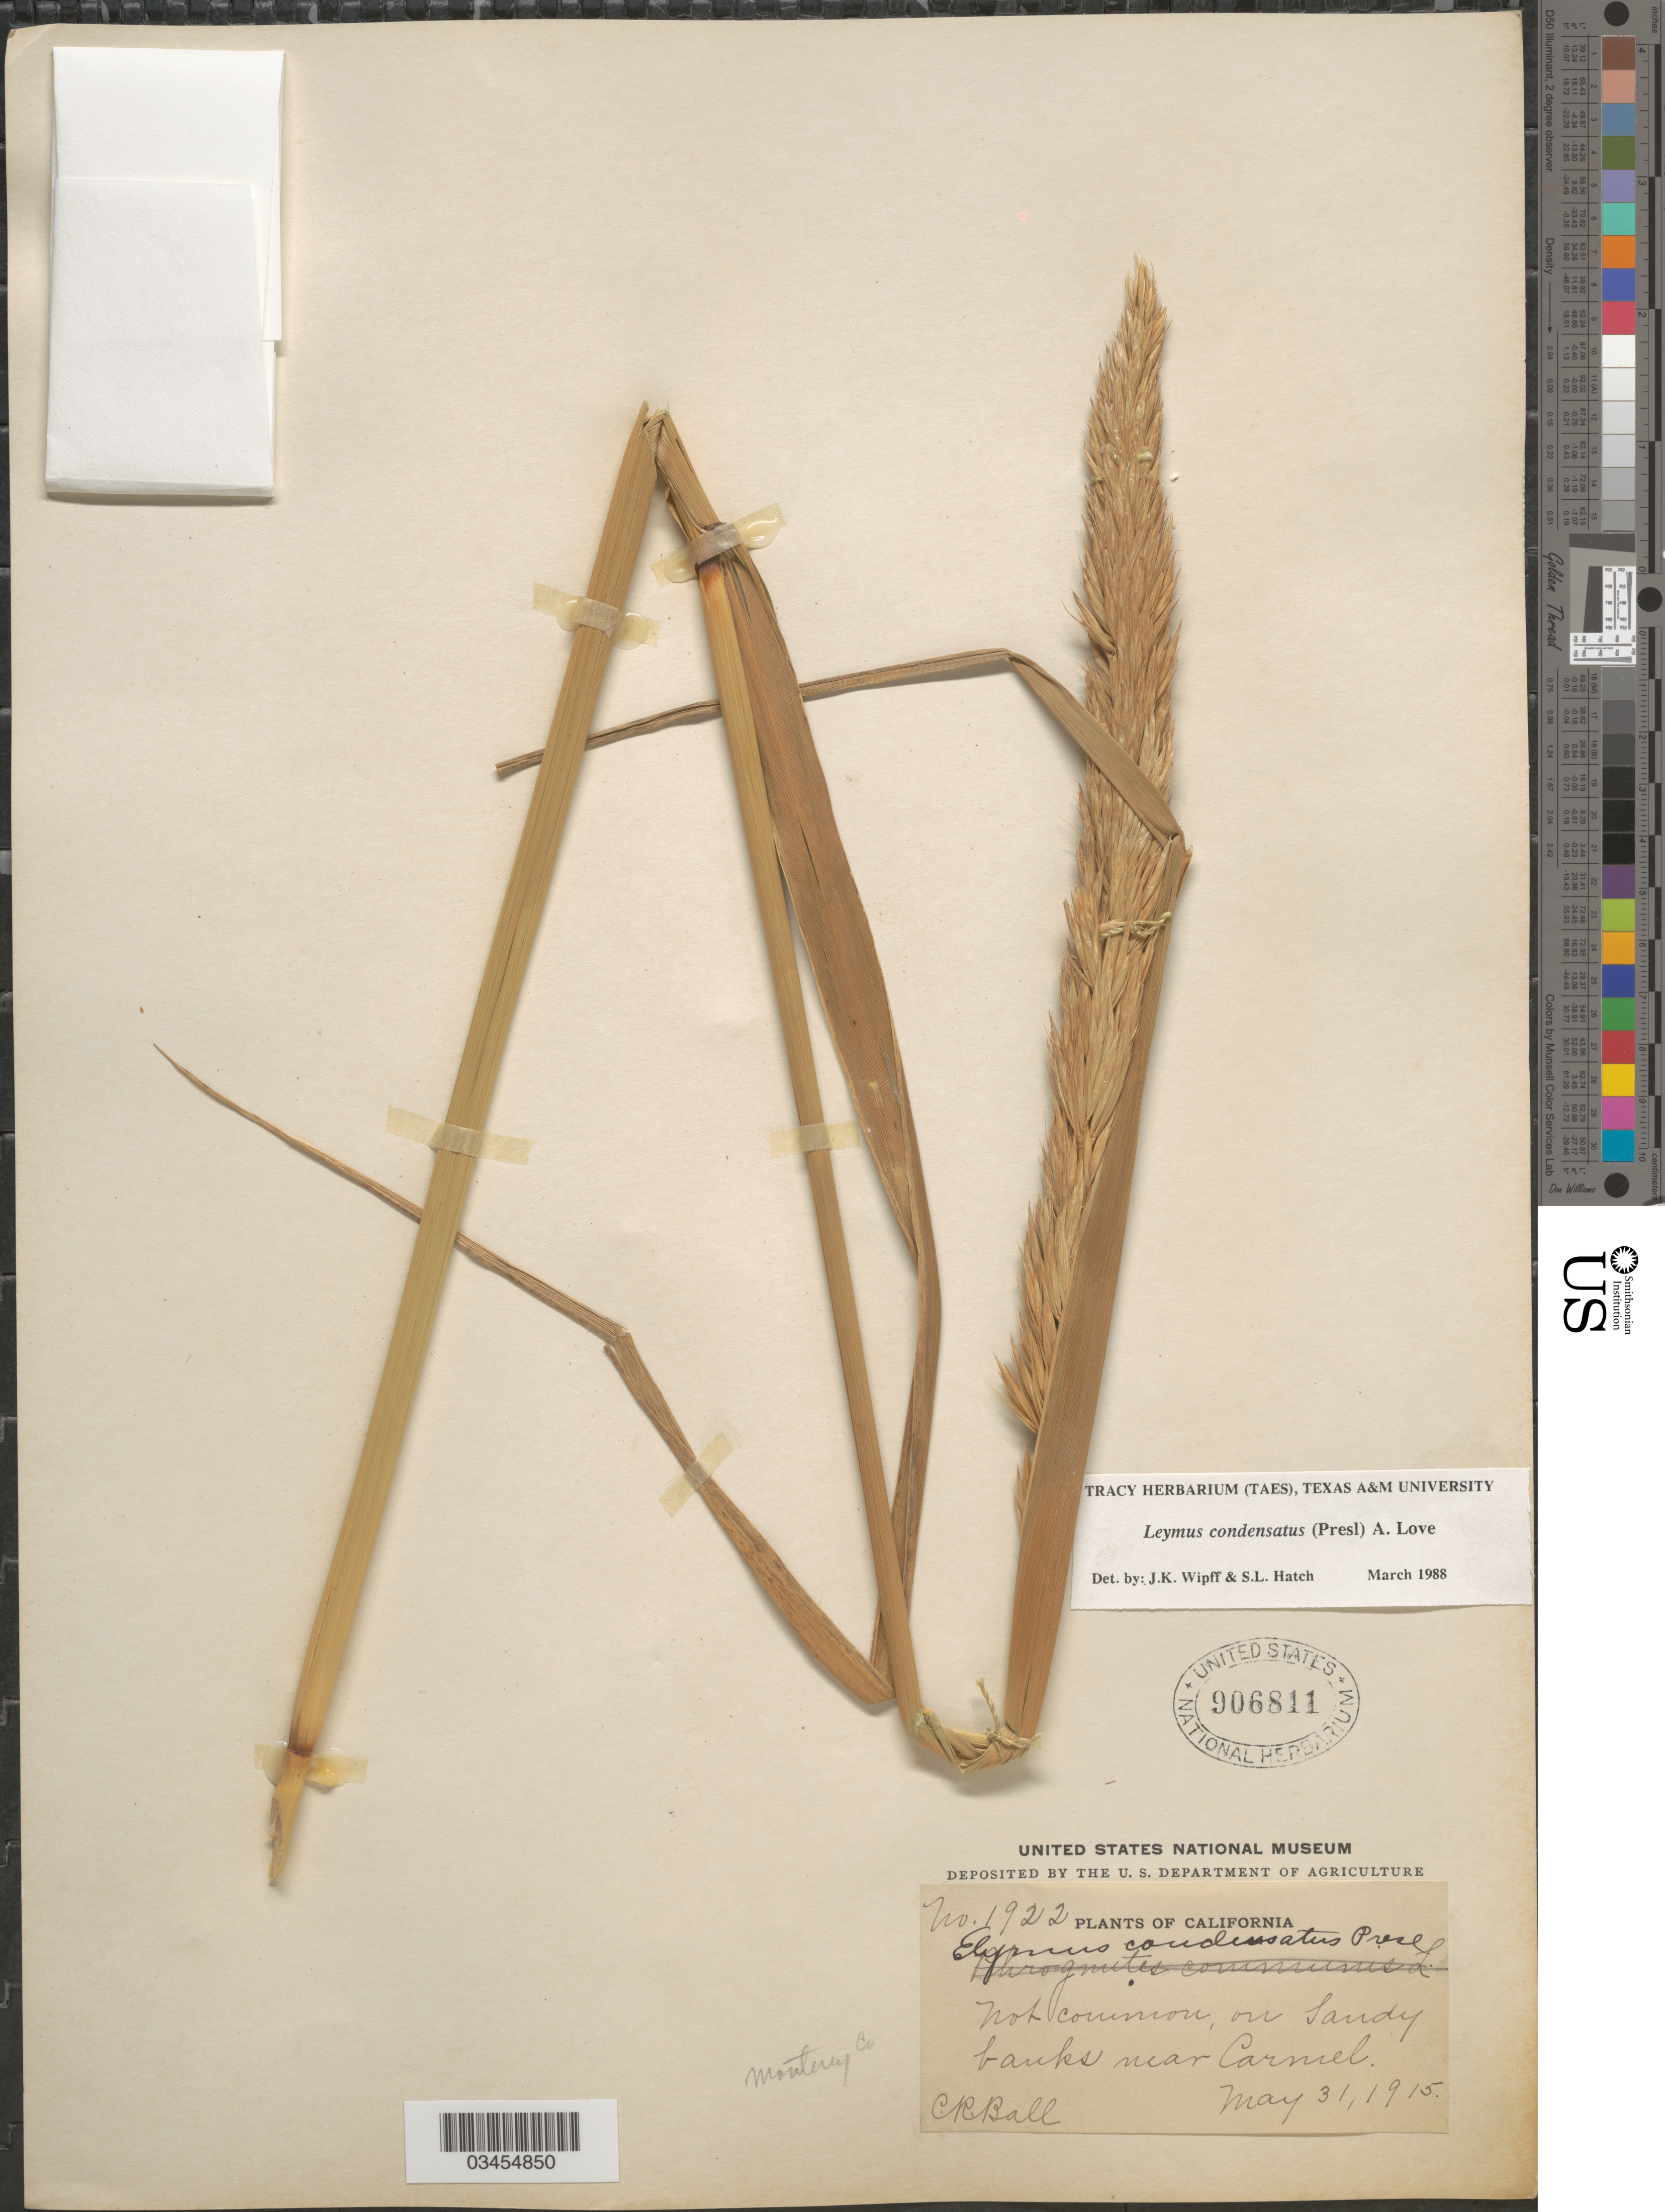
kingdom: Plantae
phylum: Tracheophyta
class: Liliopsida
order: Poales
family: Poaceae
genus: Leymus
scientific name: Leymus condensatus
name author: (J. Presl) Á. Löve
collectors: C. R. Ball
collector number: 1922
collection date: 1915-05-31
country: United States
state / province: California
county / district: Monterey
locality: Not common, on sandy banks near Carmel. Monterey Co.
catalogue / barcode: US 906811